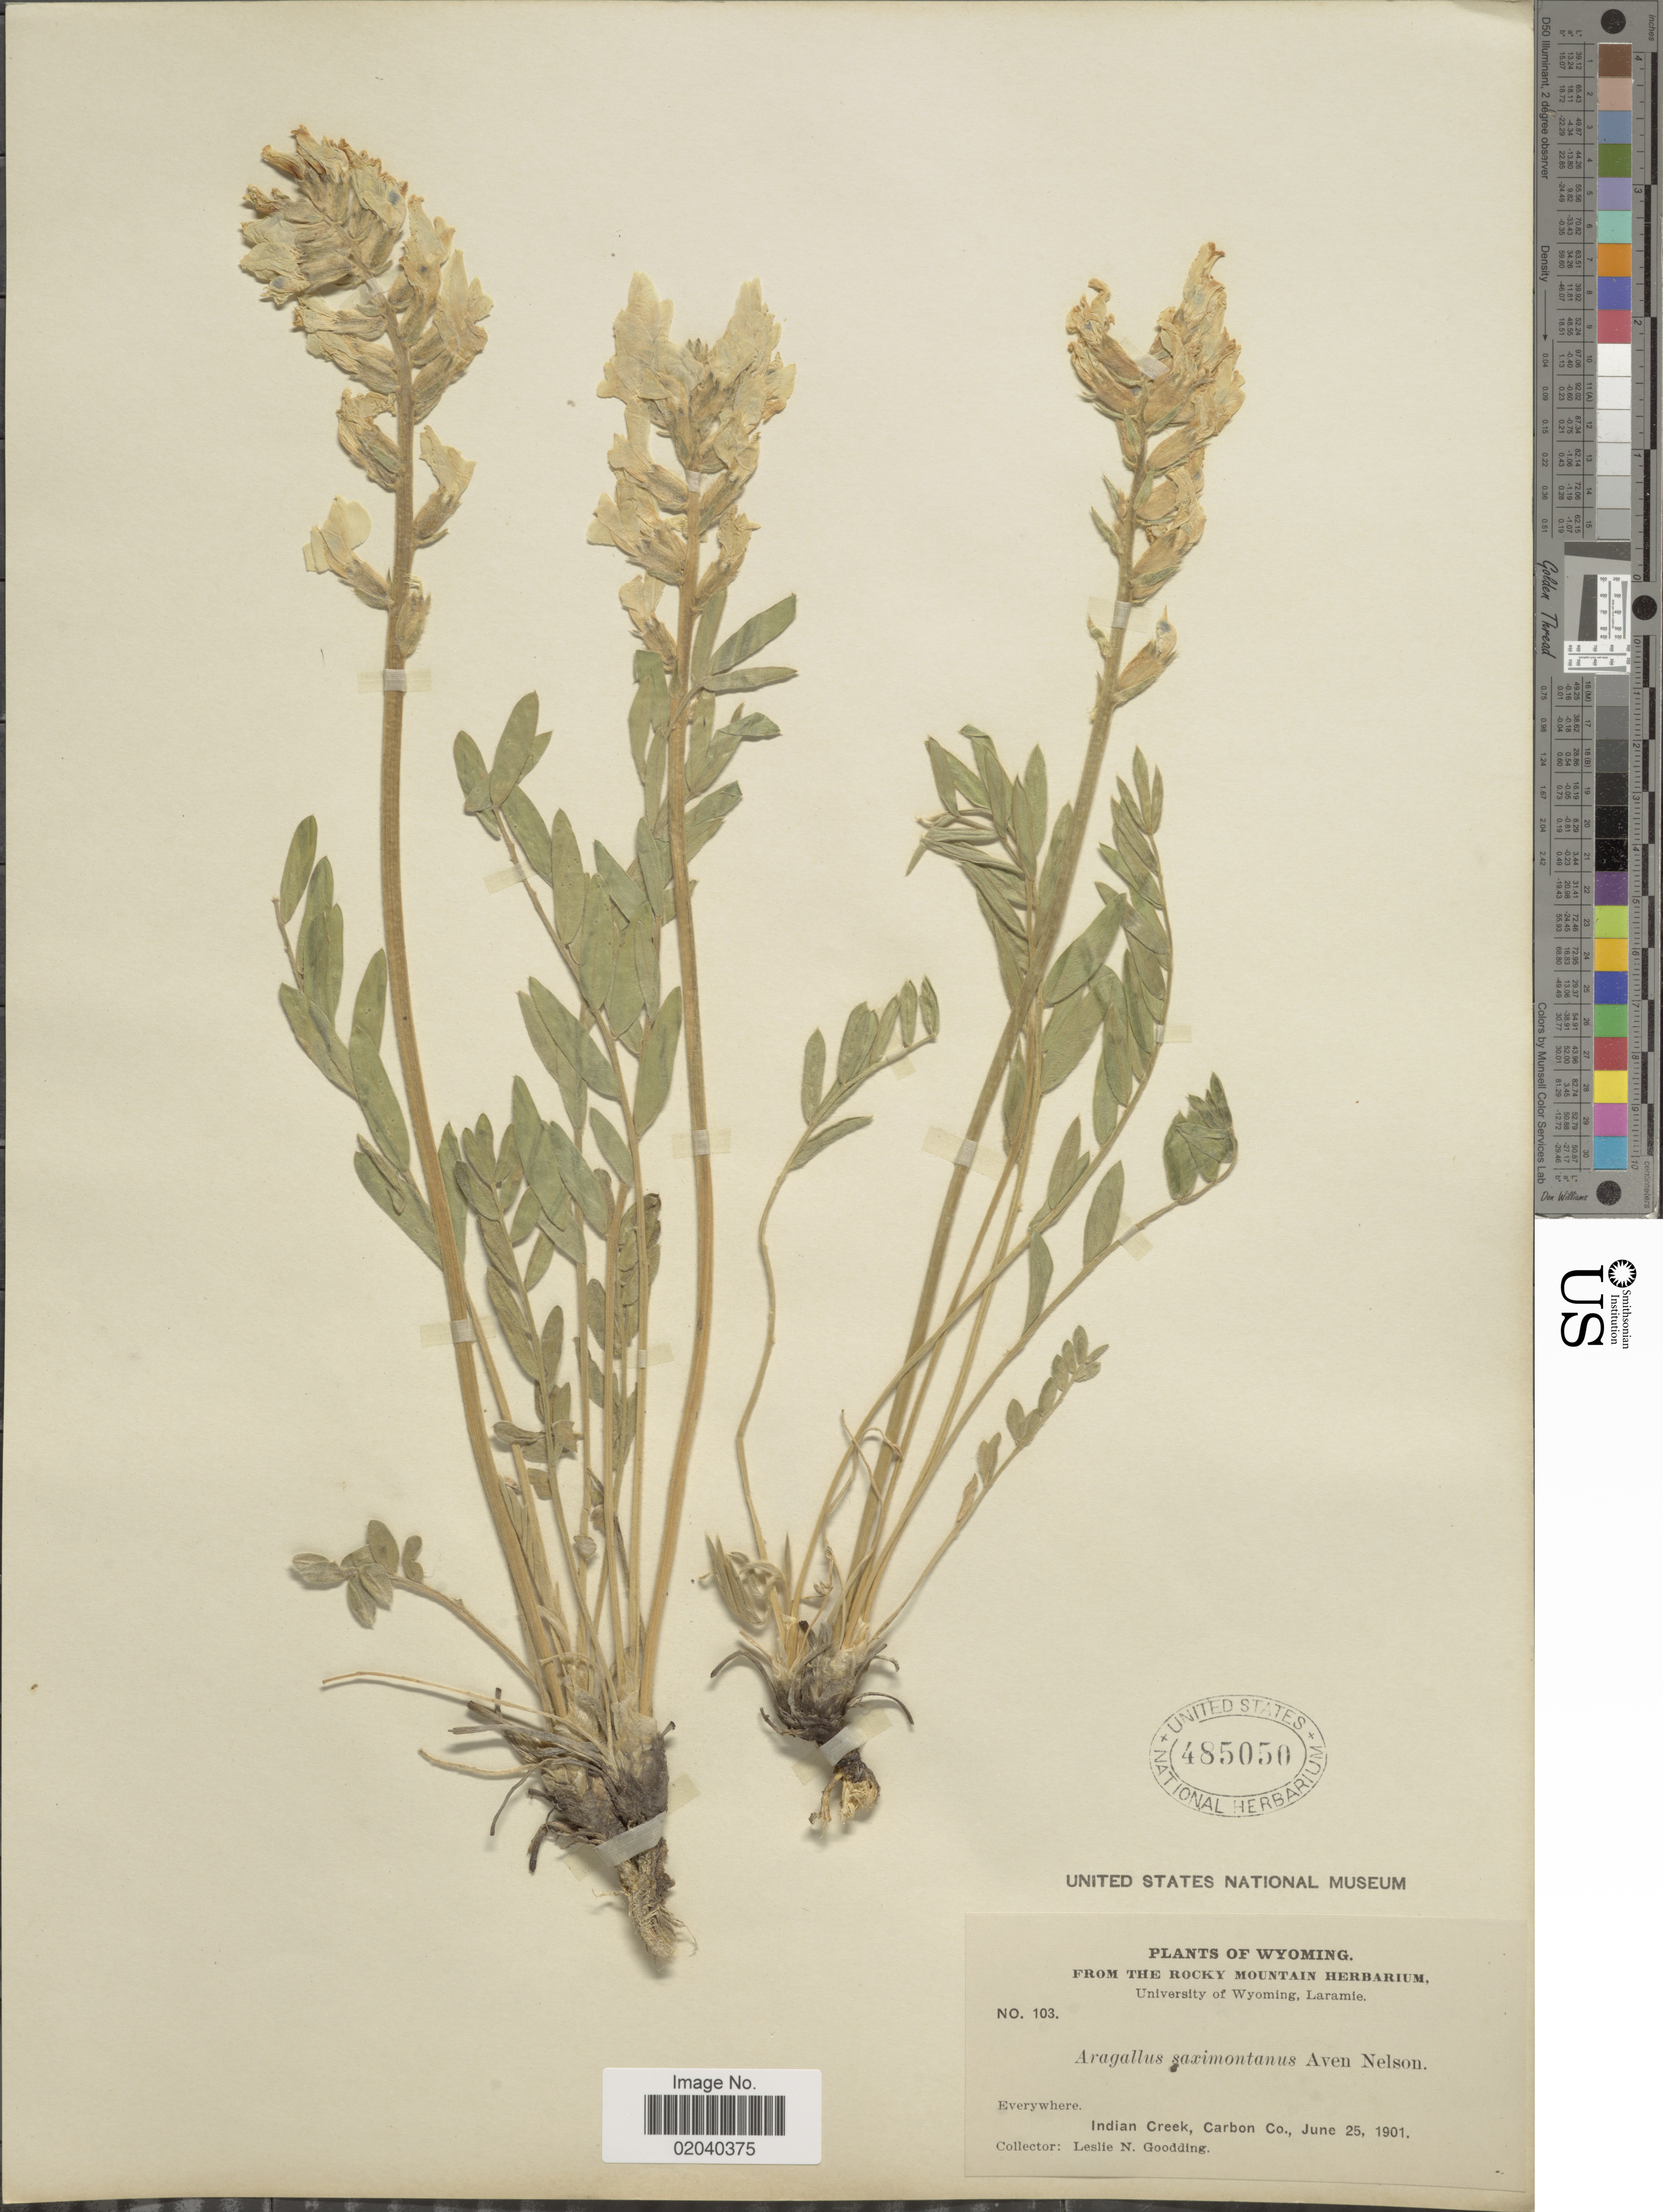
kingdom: Plantae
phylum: Tracheophyta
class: Magnoliopsida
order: Fabales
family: Fabaceae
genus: Oxytropis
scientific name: Oxytropis sericea var. sericea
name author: Nutt.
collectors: L. N. Goodding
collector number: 103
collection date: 1901-06-25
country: United States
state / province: Wyoming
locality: Indian Creek, Carbon Co.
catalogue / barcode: US 485050